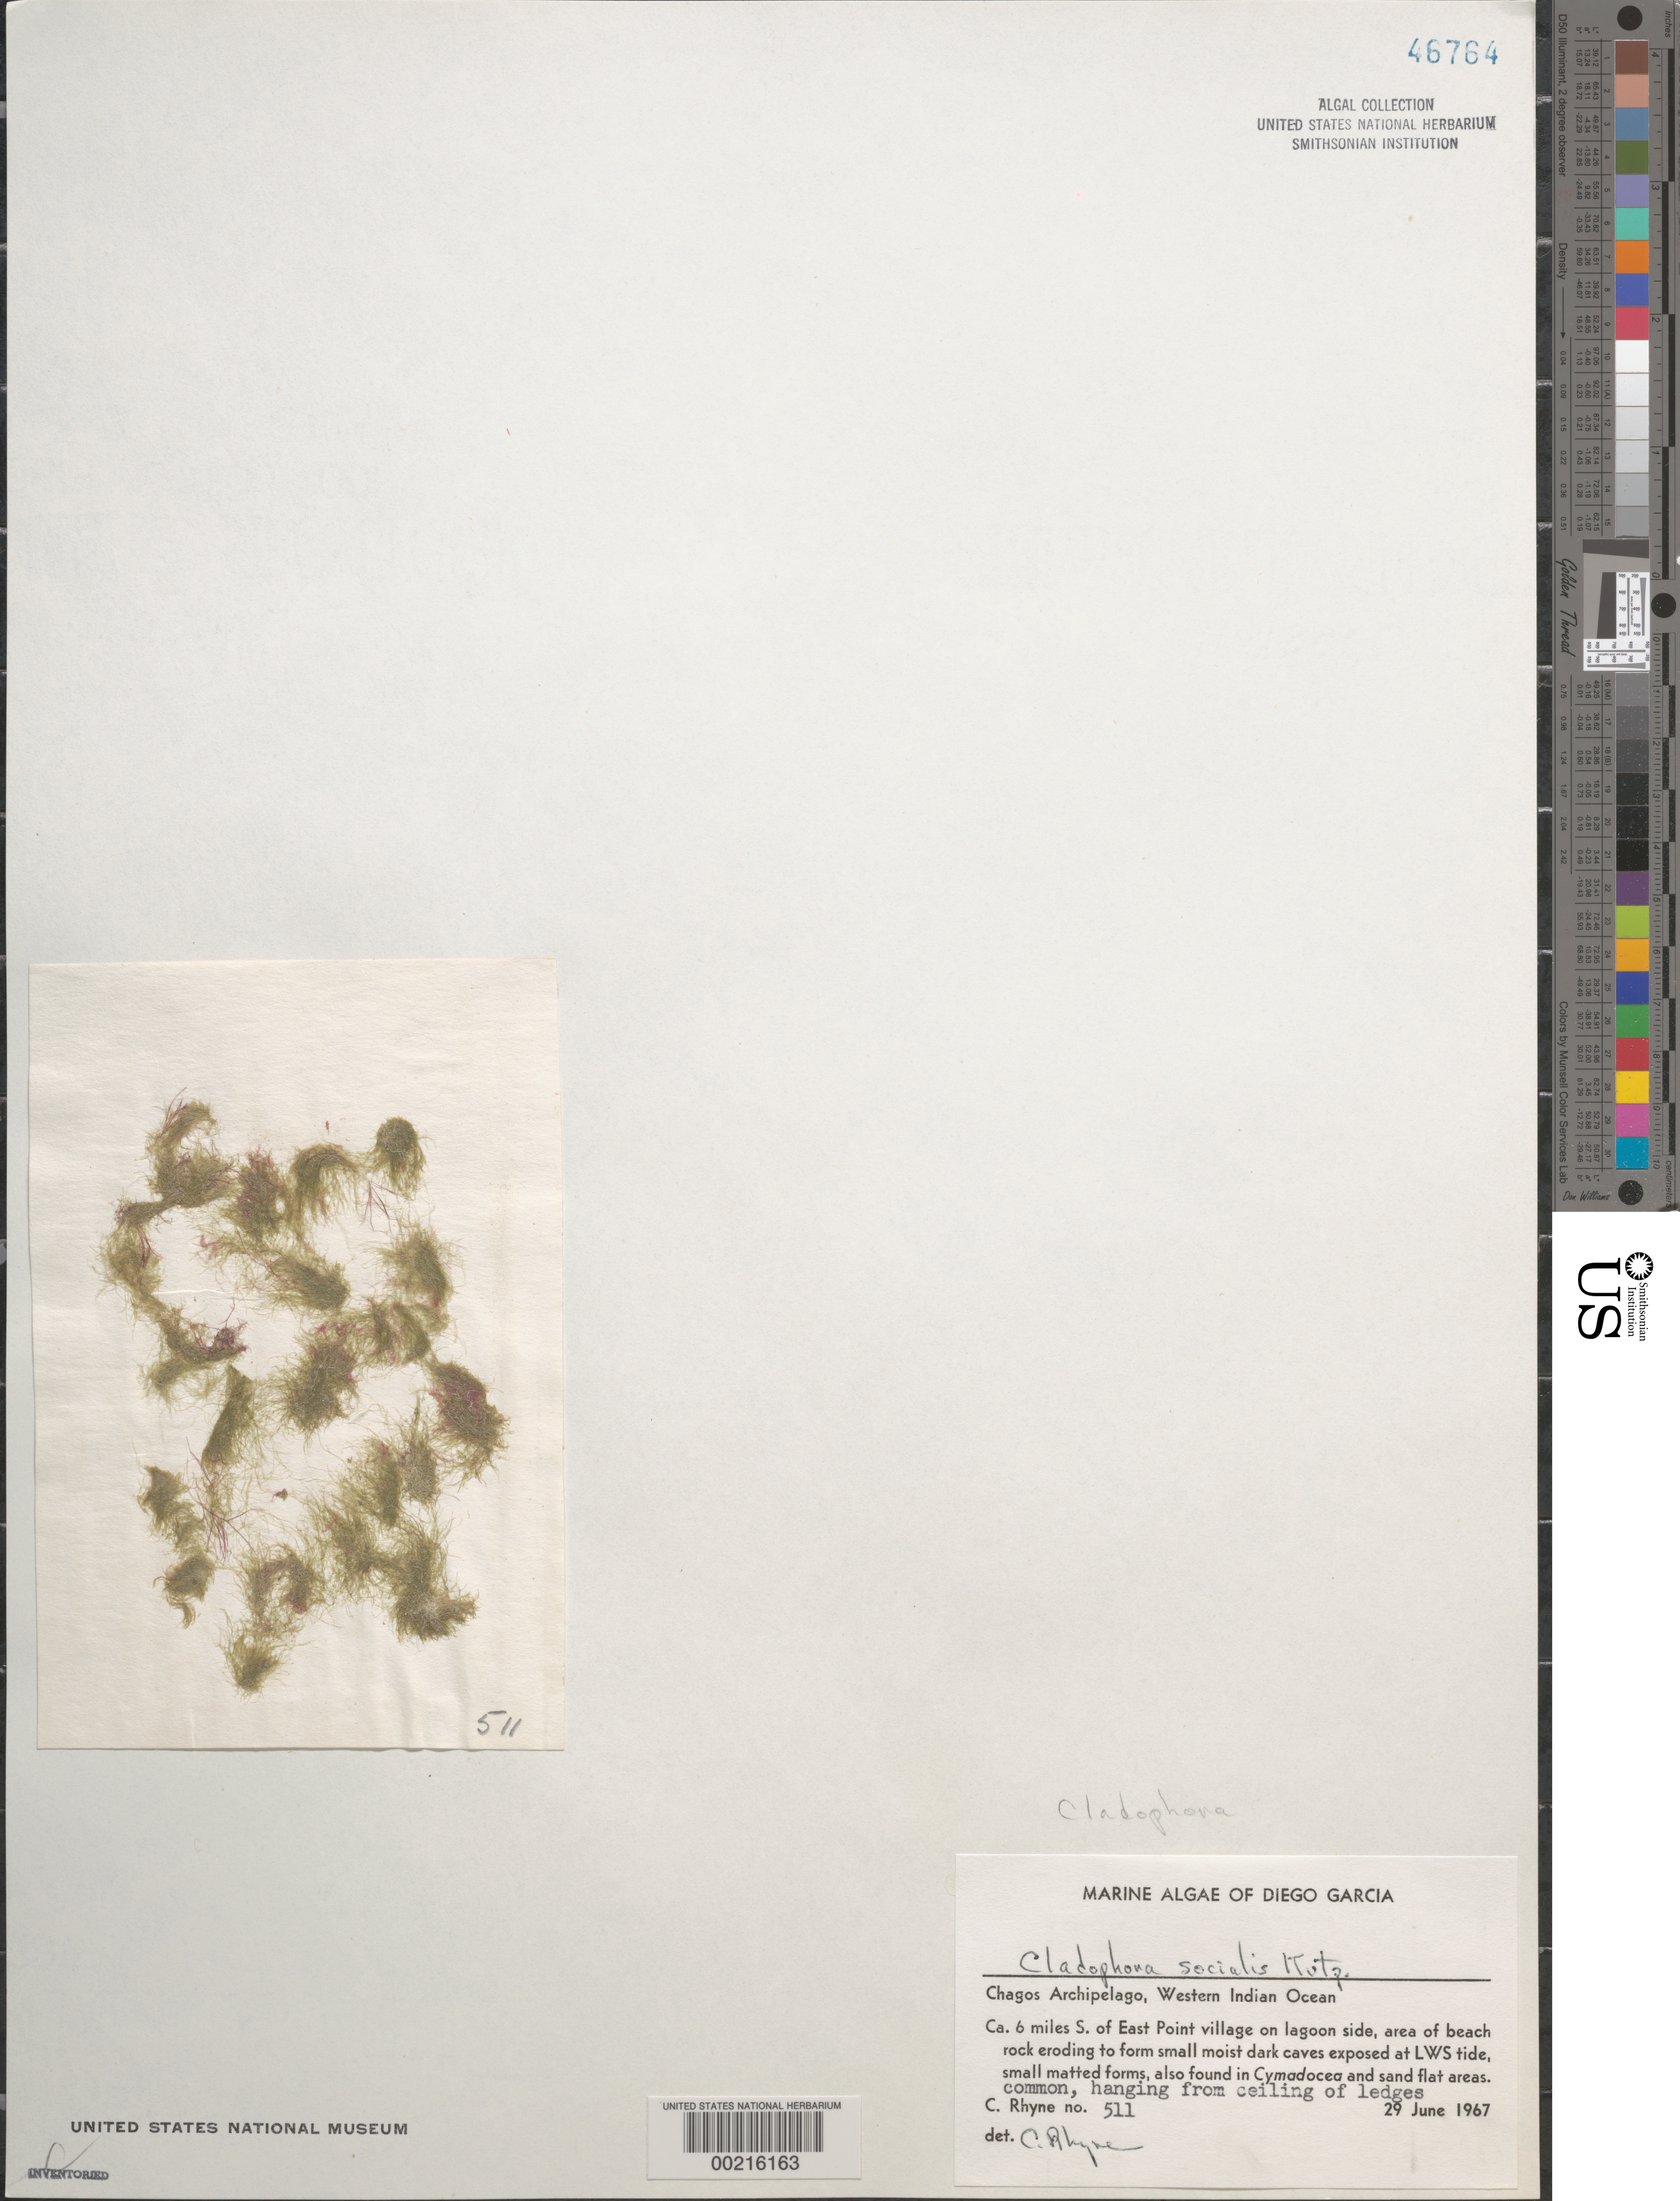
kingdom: Plantae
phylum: Chlorophyta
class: Ulvophyceae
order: Cladophorales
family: Cladophoraceae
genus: Cladophora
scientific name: Cladophora socialis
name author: Kütz.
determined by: Rhyne, C. F.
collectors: C. Rhyne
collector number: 511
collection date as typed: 29 Jun 1967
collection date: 1967-06-29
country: British Indian Ocean Territory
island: Diego Garcia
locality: Ca. 6 miles south of East Point Village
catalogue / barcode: US 46764